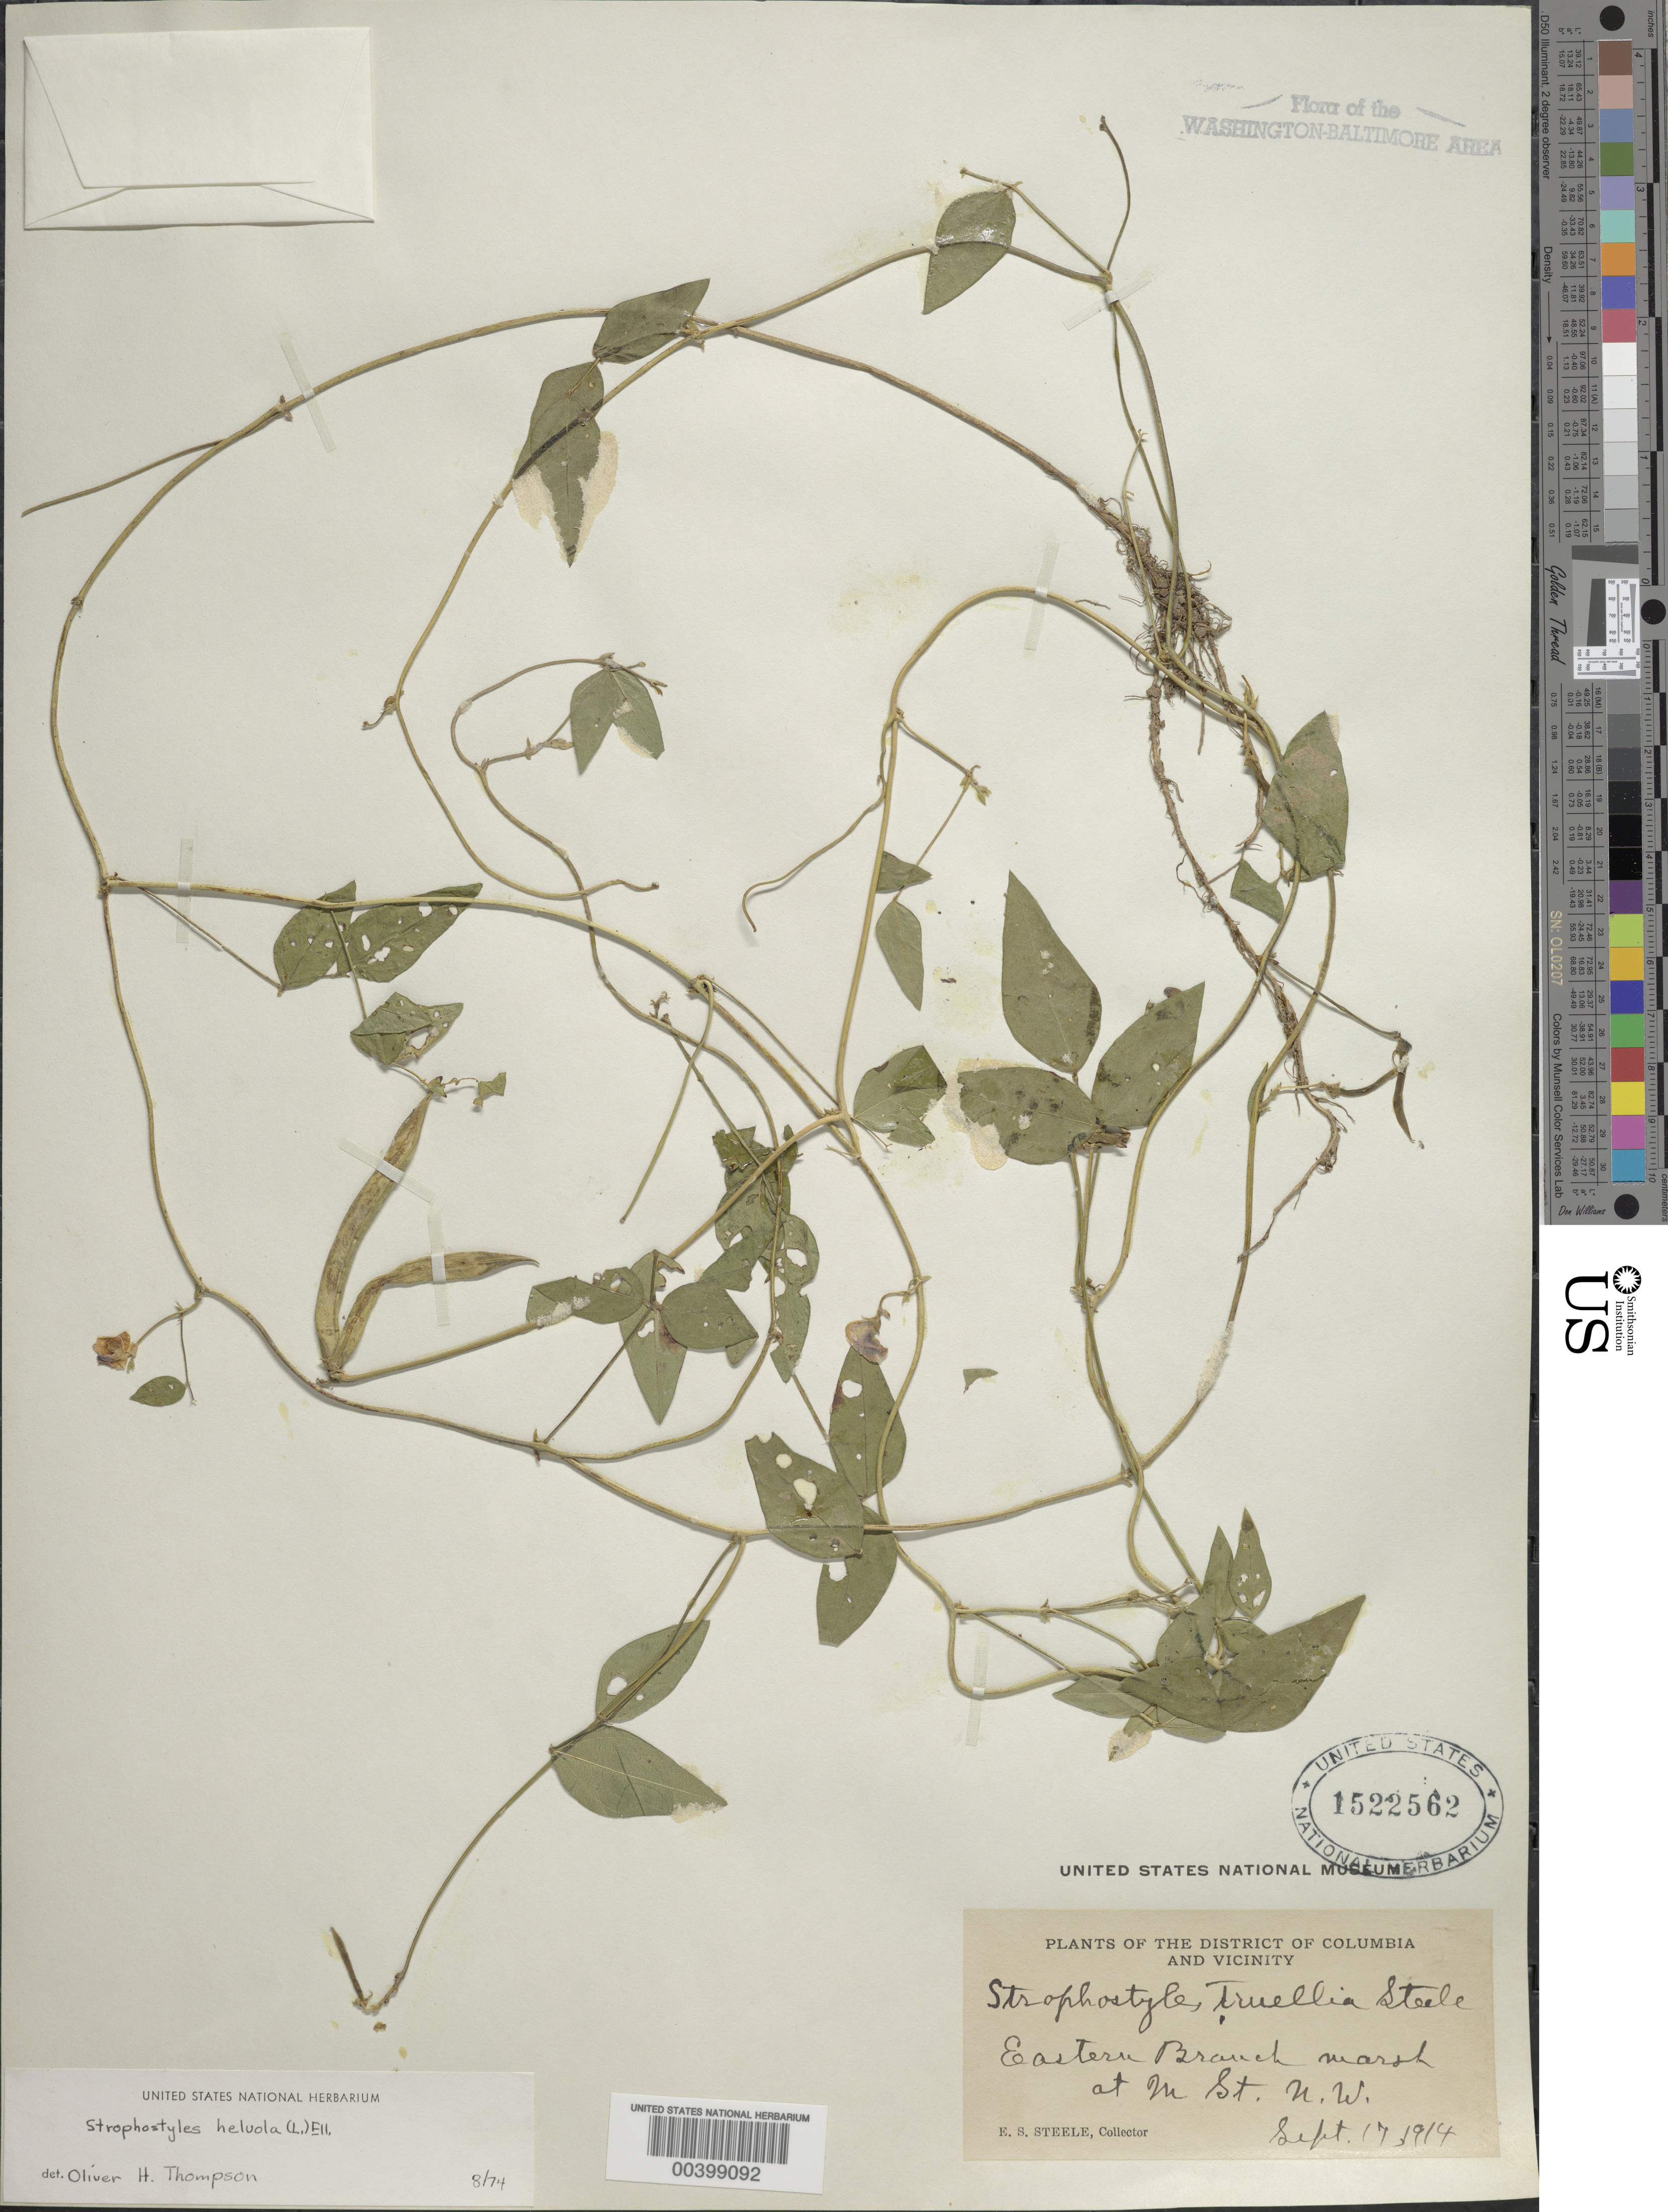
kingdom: Plantae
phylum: Tracheophyta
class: Magnoliopsida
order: Fabales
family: Fabaceae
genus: Strophostyles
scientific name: Strophostyles helvola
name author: (L.) Elliott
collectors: E. Steele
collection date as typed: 17 Sep 1914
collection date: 1914-09-17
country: United States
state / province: District of Columbia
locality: Eastern Branch marsh, M Street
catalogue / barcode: US 1522562